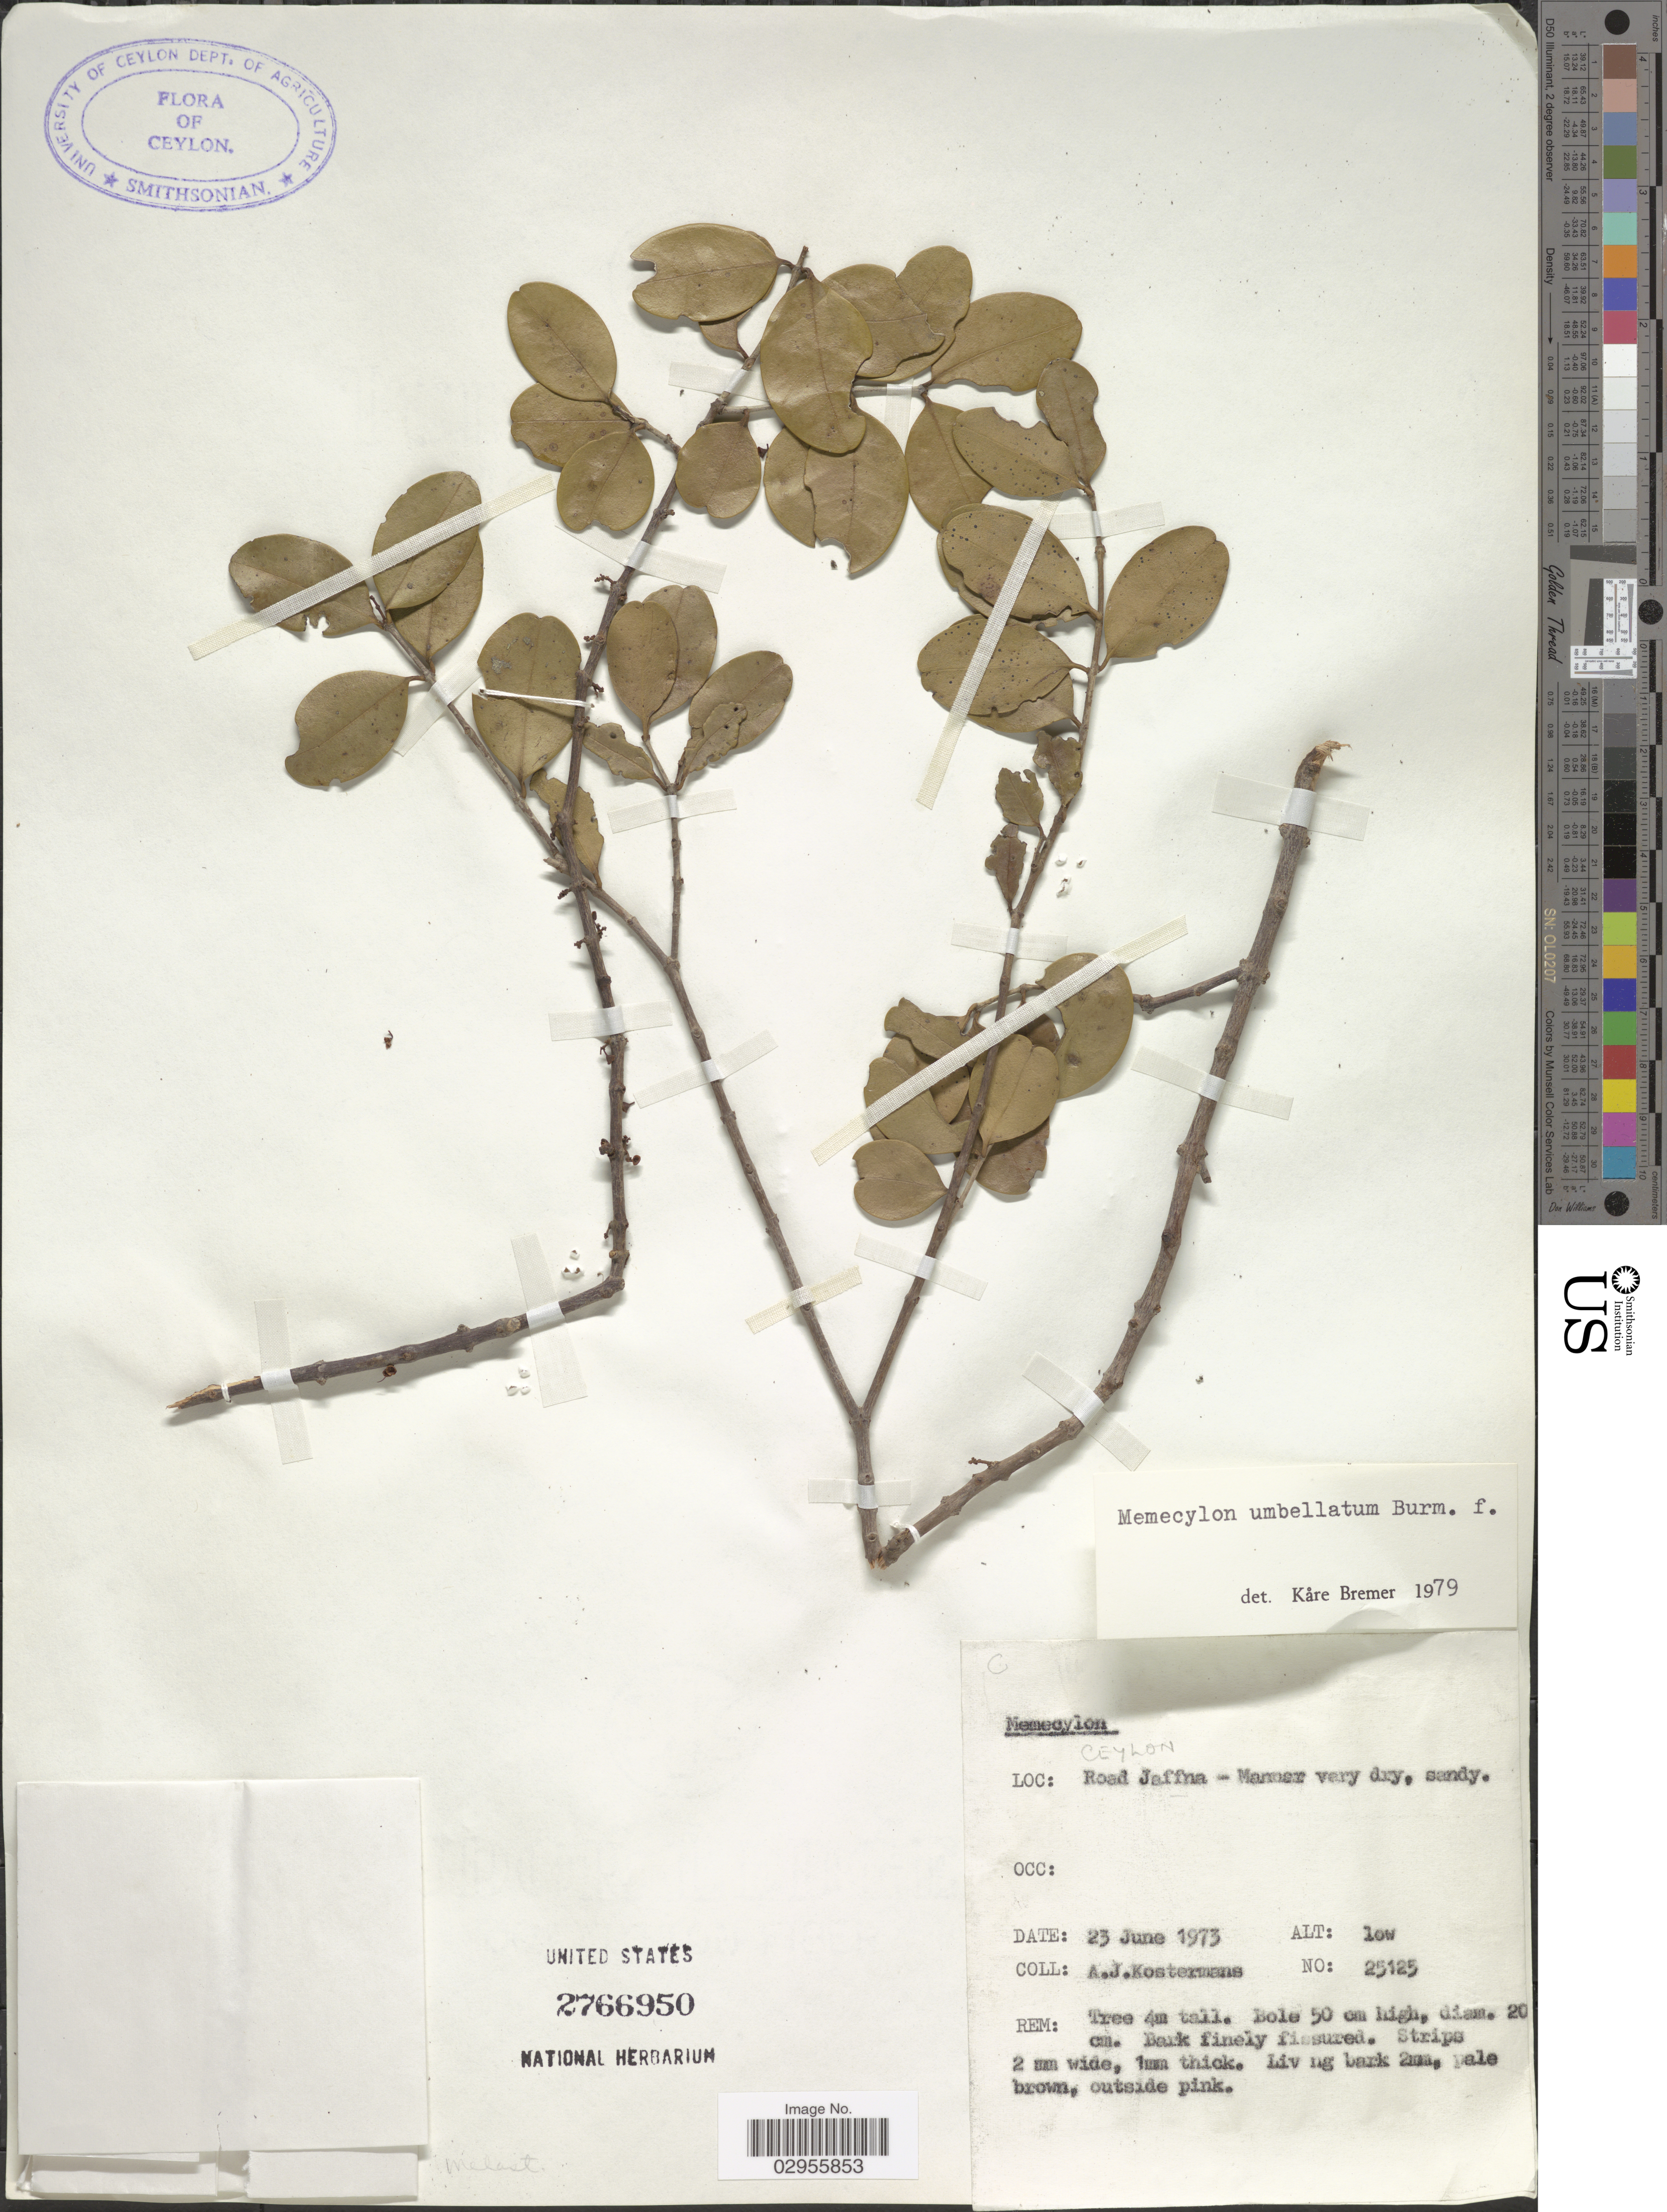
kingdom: Plantae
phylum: Tracheophyta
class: Magnoliopsida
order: Myrtales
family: Melastomataceae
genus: Memecylon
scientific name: Memecylon umbellatum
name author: Burm. f.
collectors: A. J. G. Kostermans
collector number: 25125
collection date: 1973-06-23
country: Sri Lanka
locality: Ceylon. Road Jaffna - Mannar.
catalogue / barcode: US 2766950